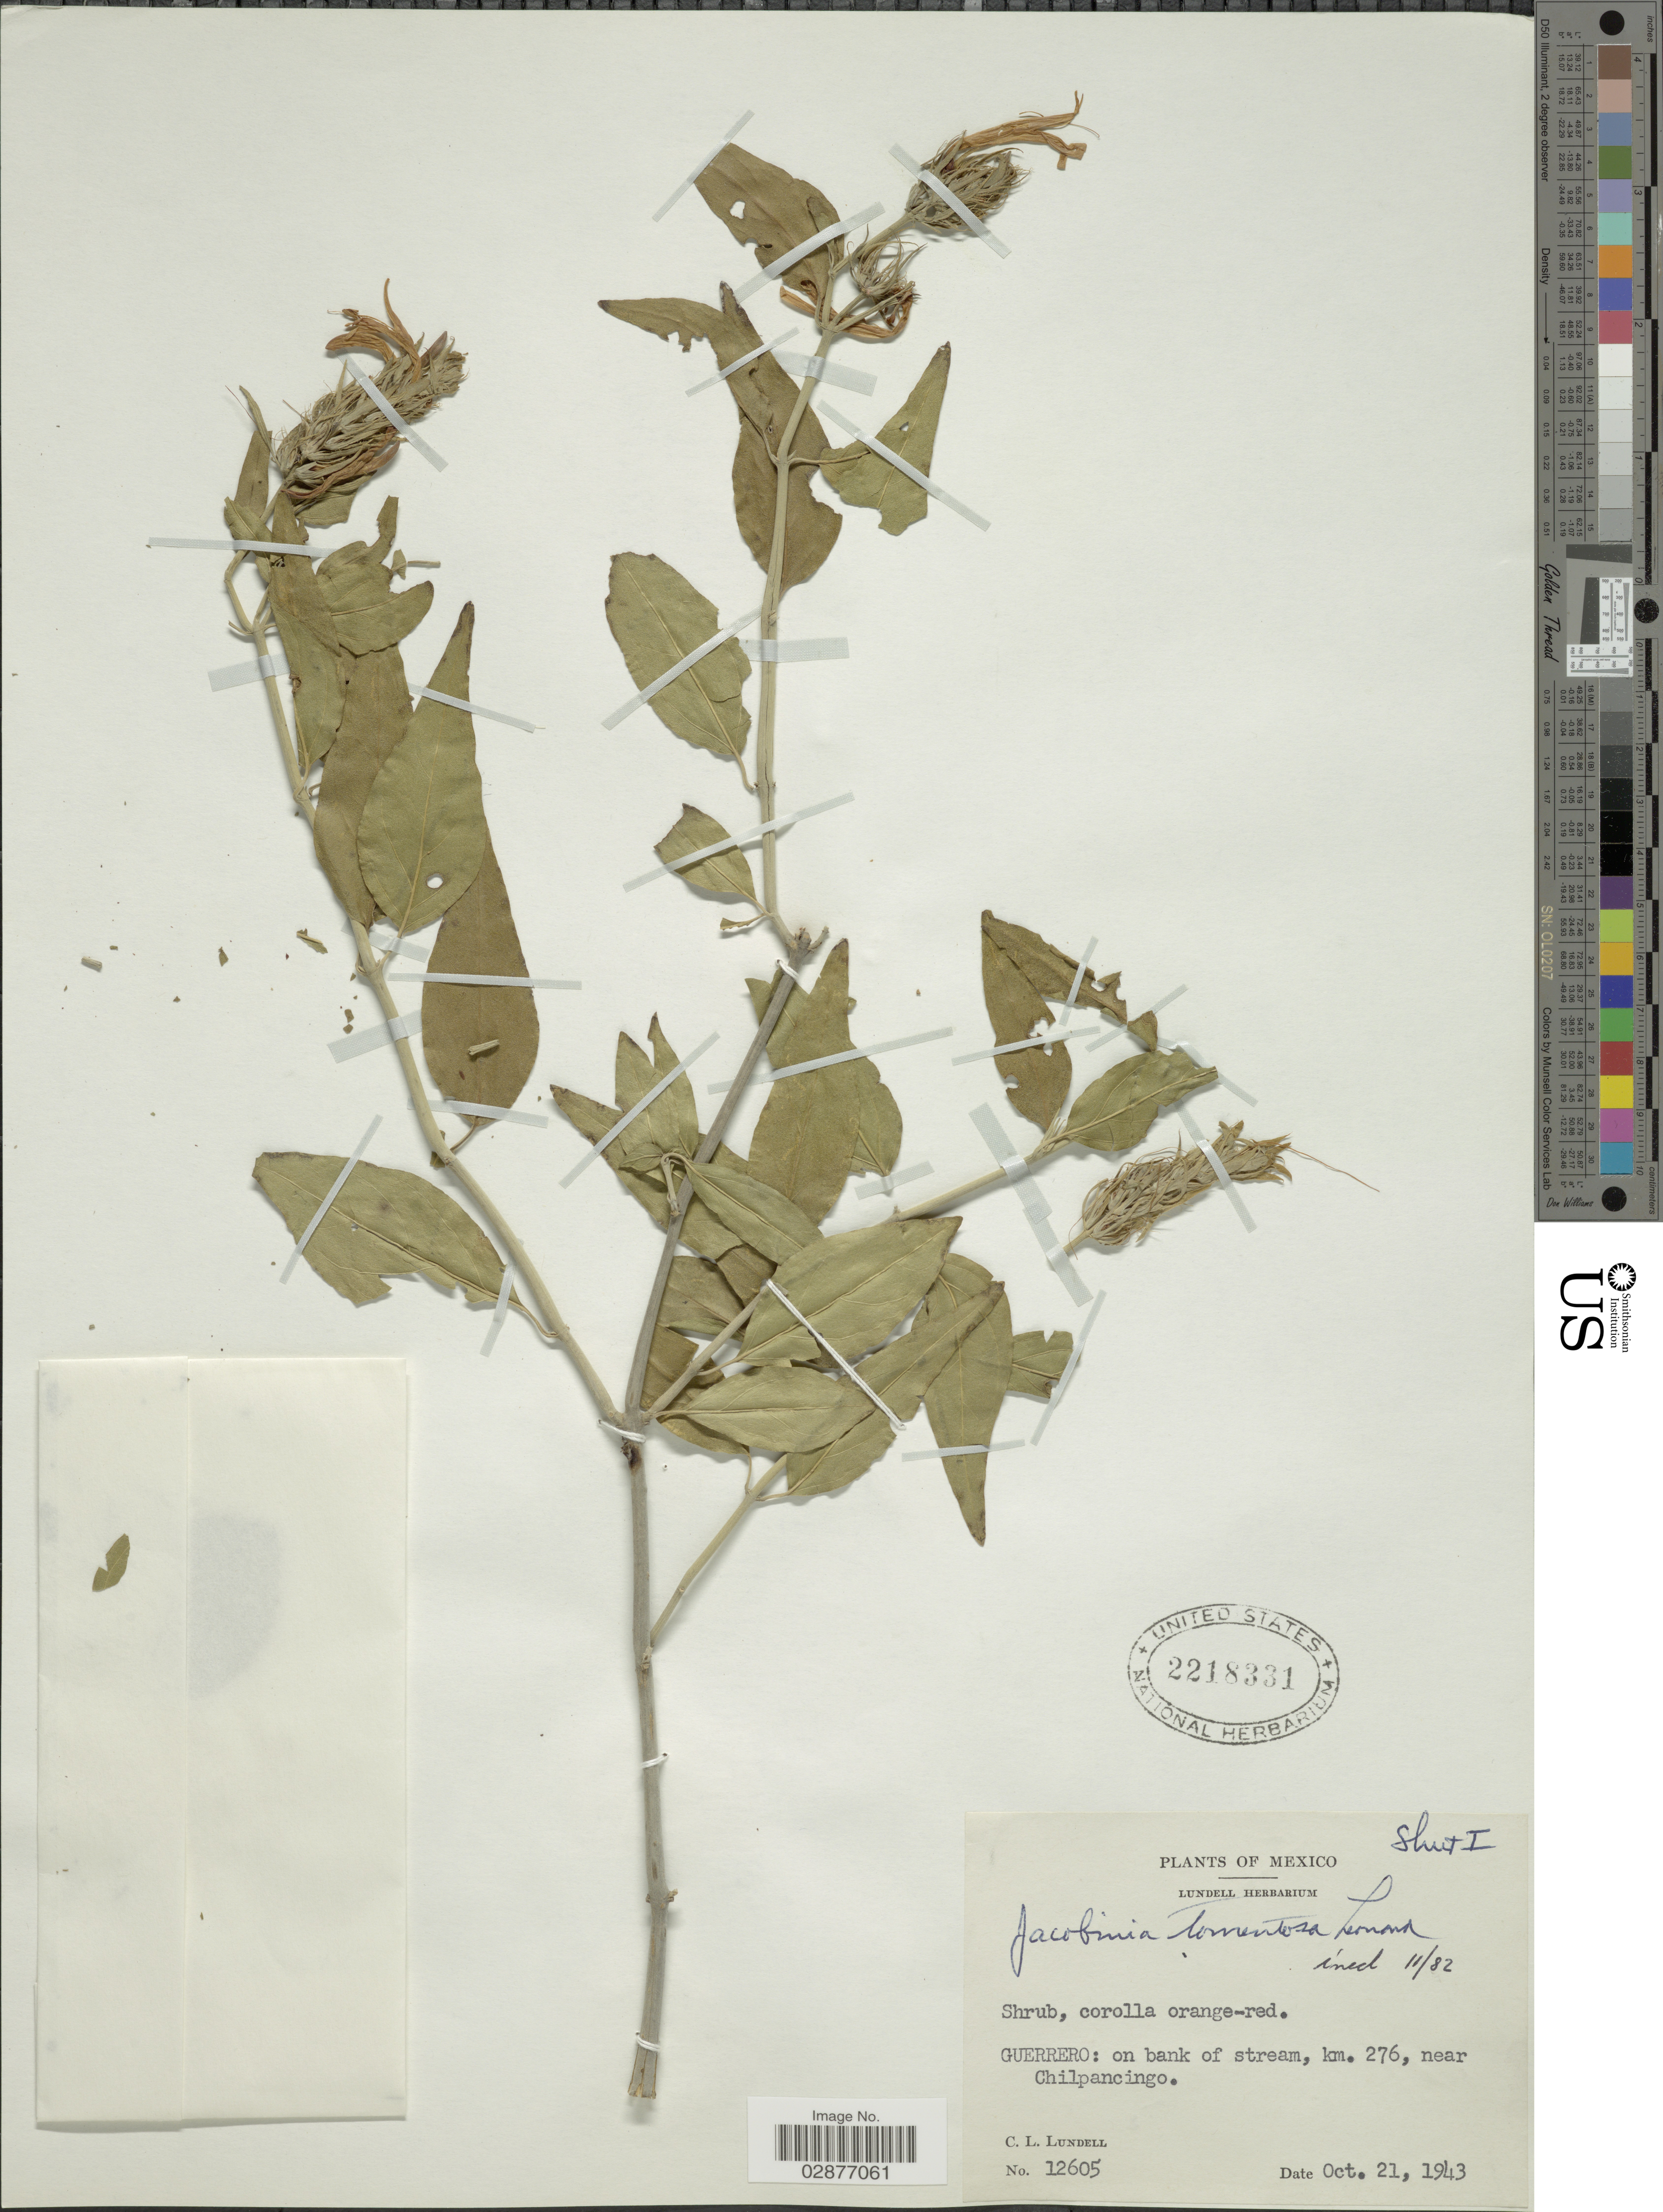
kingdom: Plantae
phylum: Tracheophyta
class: Magnoliopsida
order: Lamiales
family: Acanthaceae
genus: Justicia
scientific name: Justicia zopilotensis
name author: Henrickson & Hiriart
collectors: C. L. Lundell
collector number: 12605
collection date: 1943-10-21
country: Mexico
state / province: Guerrero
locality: On bank of stream, km. 276, near Chilpancingo.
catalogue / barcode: US 2218331